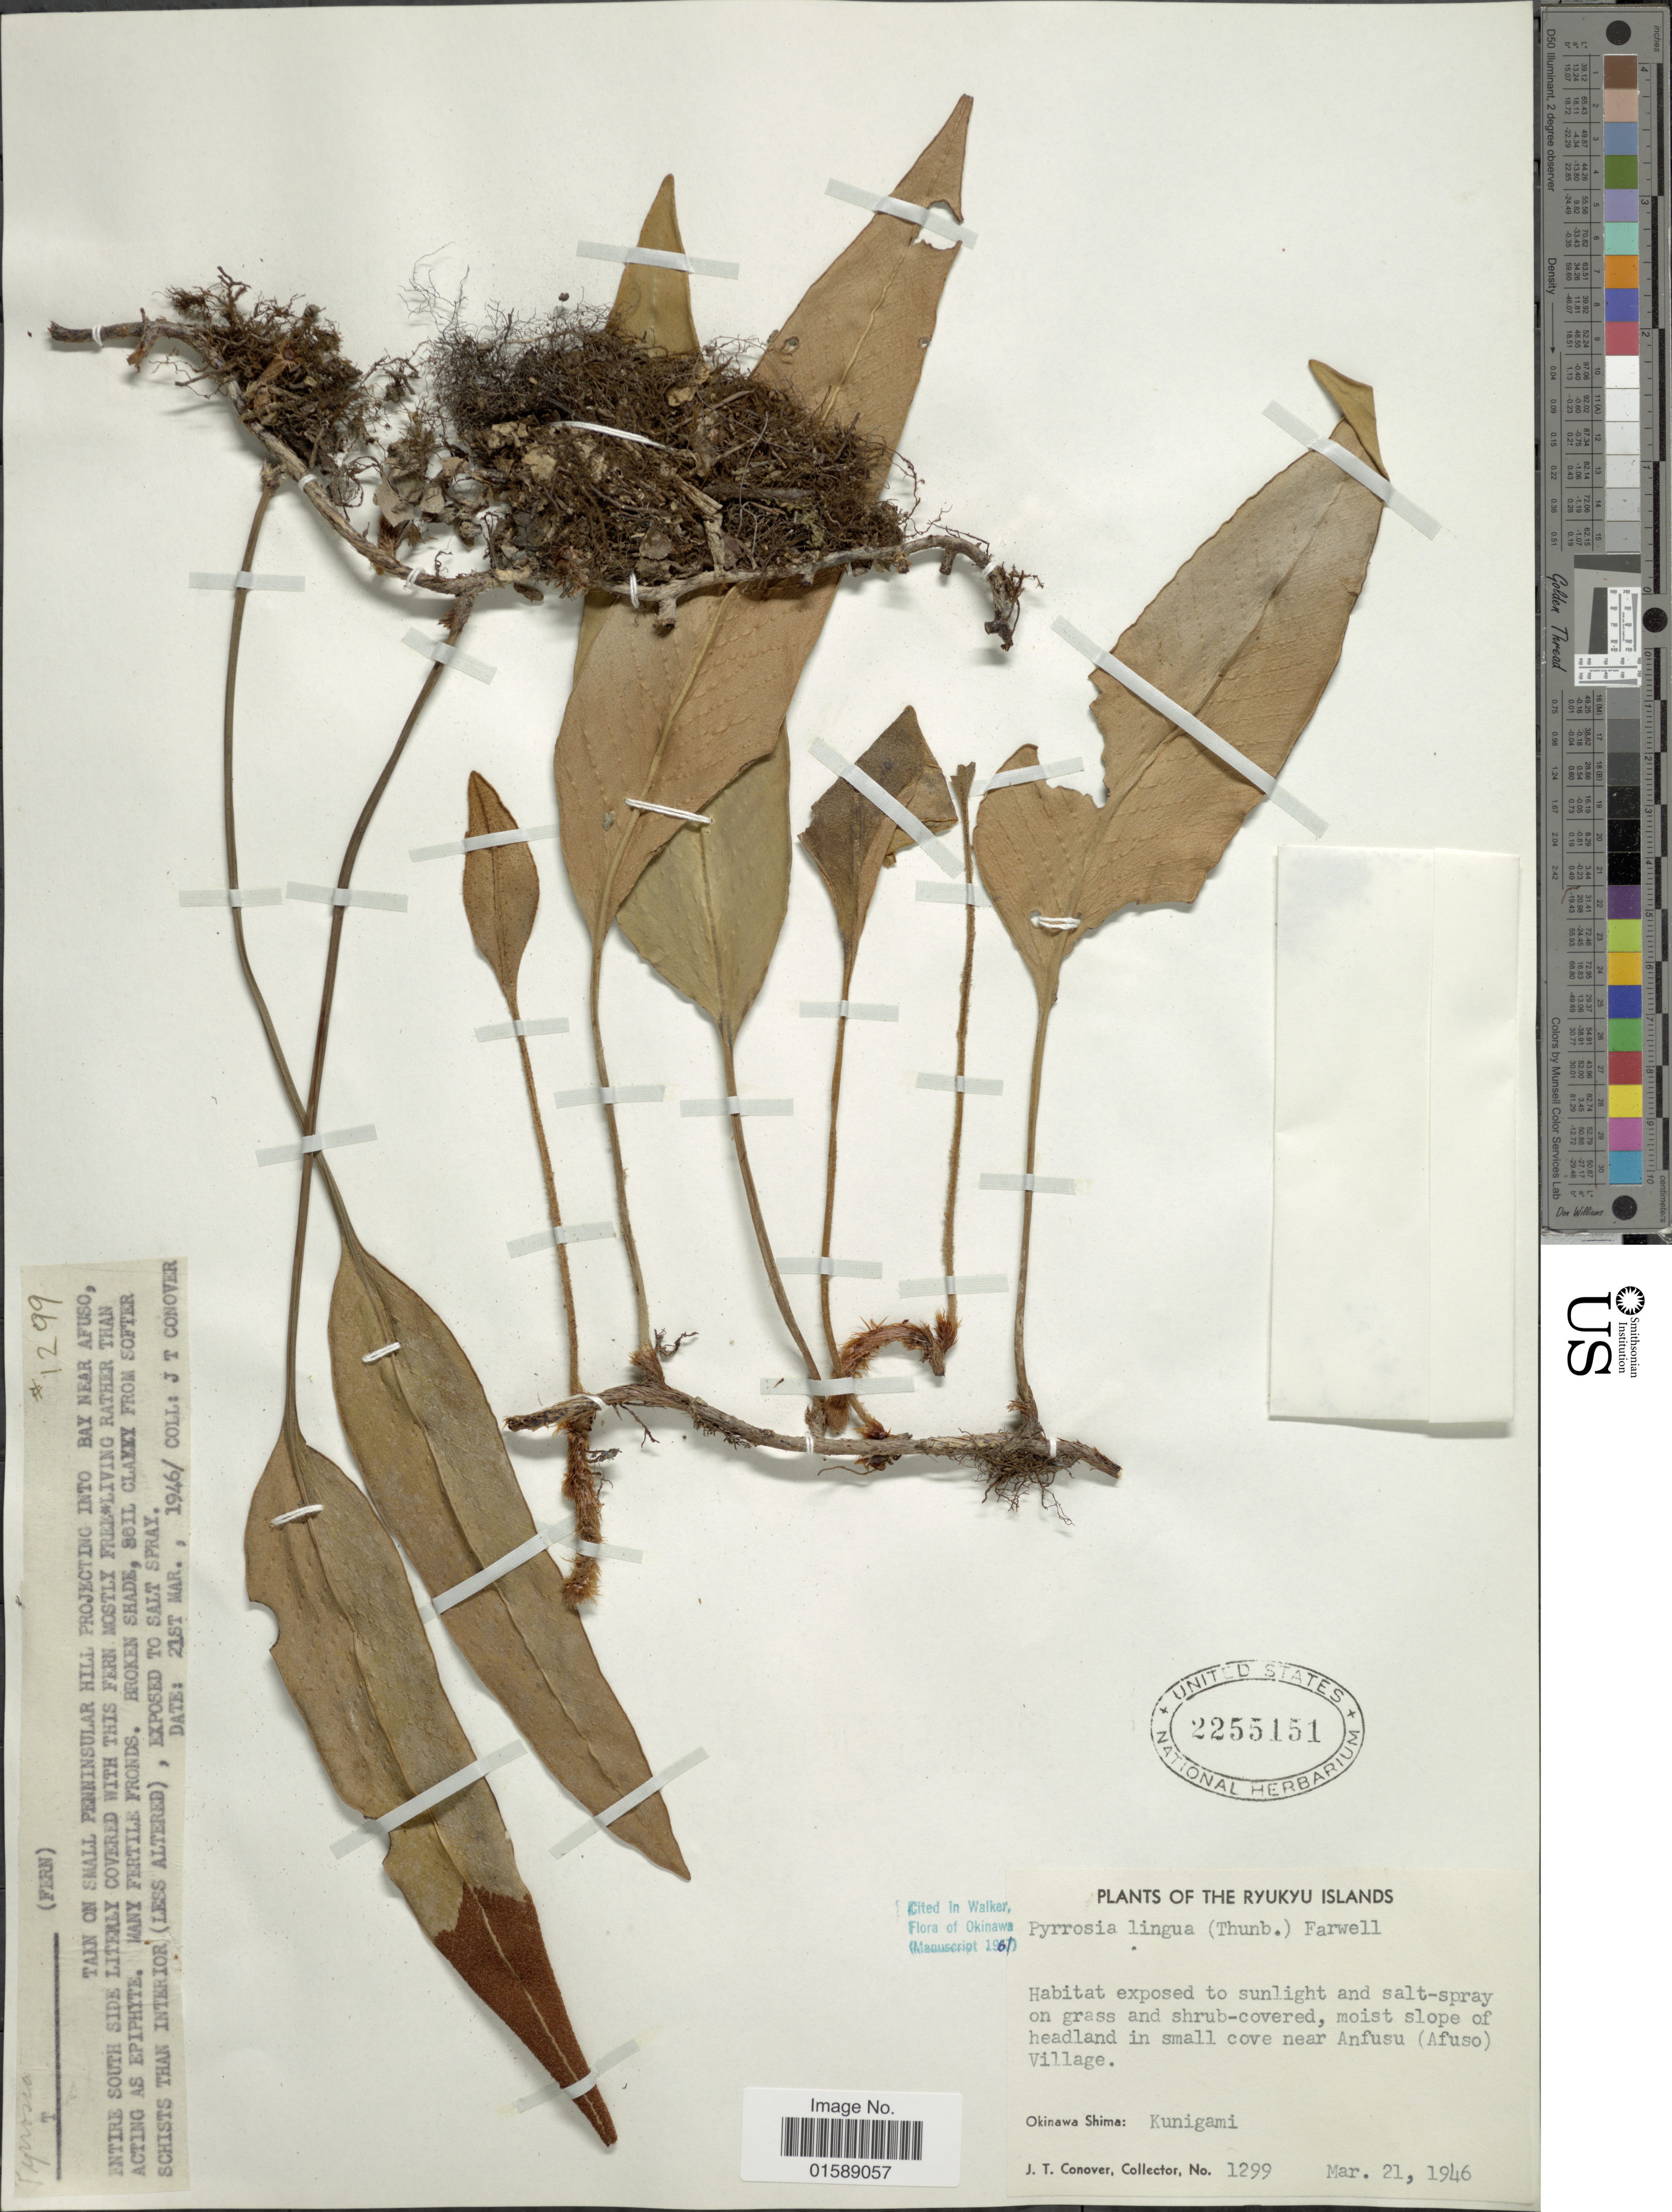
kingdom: Plantae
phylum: Tracheophyta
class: Polypodiopsida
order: Polypodiales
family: Polypodiaceae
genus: Pyrrosia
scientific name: Pyrrosia lingua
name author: (Thurb.) Farw.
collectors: J. T. Conover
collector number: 1299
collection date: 1946-03-21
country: Japan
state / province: Okinawa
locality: Ryukyu Islands. Moist slope of headland in small cove near Anfusu (Afuso) Village. Okinawa Shima: Kunigami. On small Peninsular Hill projecting in to Bay near Afuso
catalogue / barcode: US 2255151